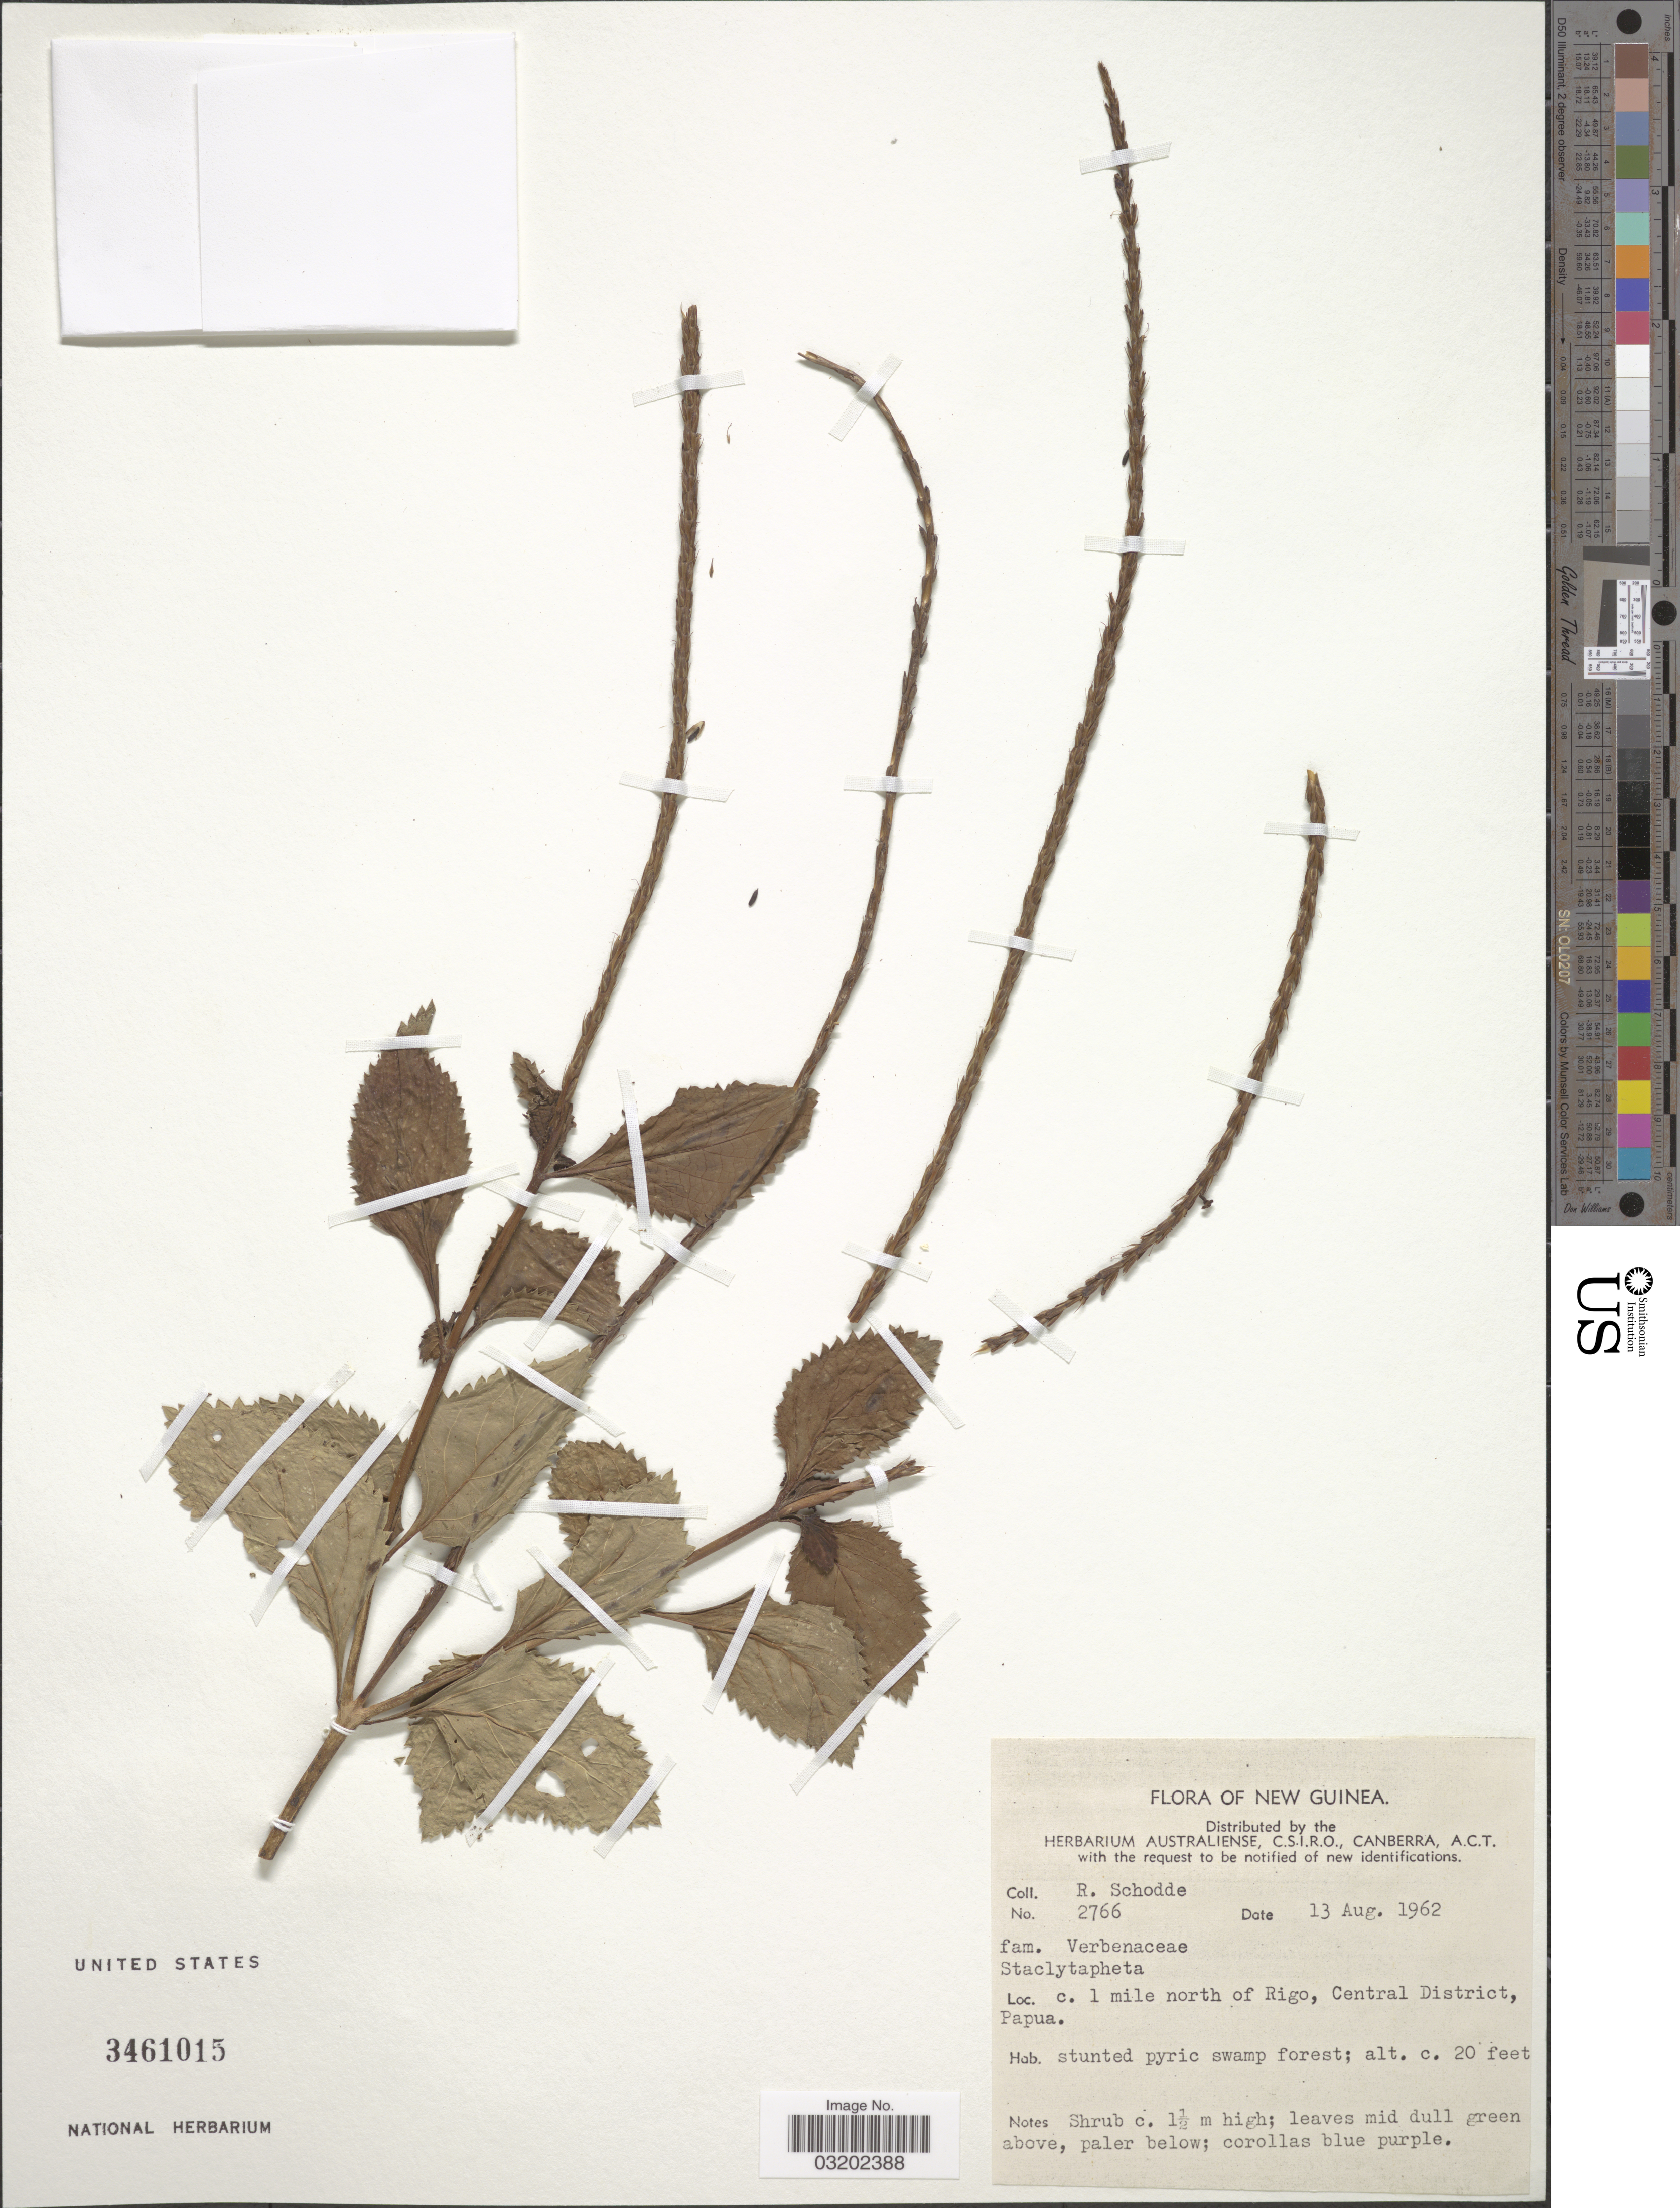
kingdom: Plantae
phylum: Tracheophyta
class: Magnoliopsida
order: Lamiales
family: Verbenaceae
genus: Stachytarpheta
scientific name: Stachytarpheta sp.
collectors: R. Schodde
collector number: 2766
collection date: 1962-08-13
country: Papua New Guinea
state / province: Central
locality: New Guinea, c. 1 mile north of Rigo, Central District, Papua.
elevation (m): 6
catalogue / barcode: US 3461015